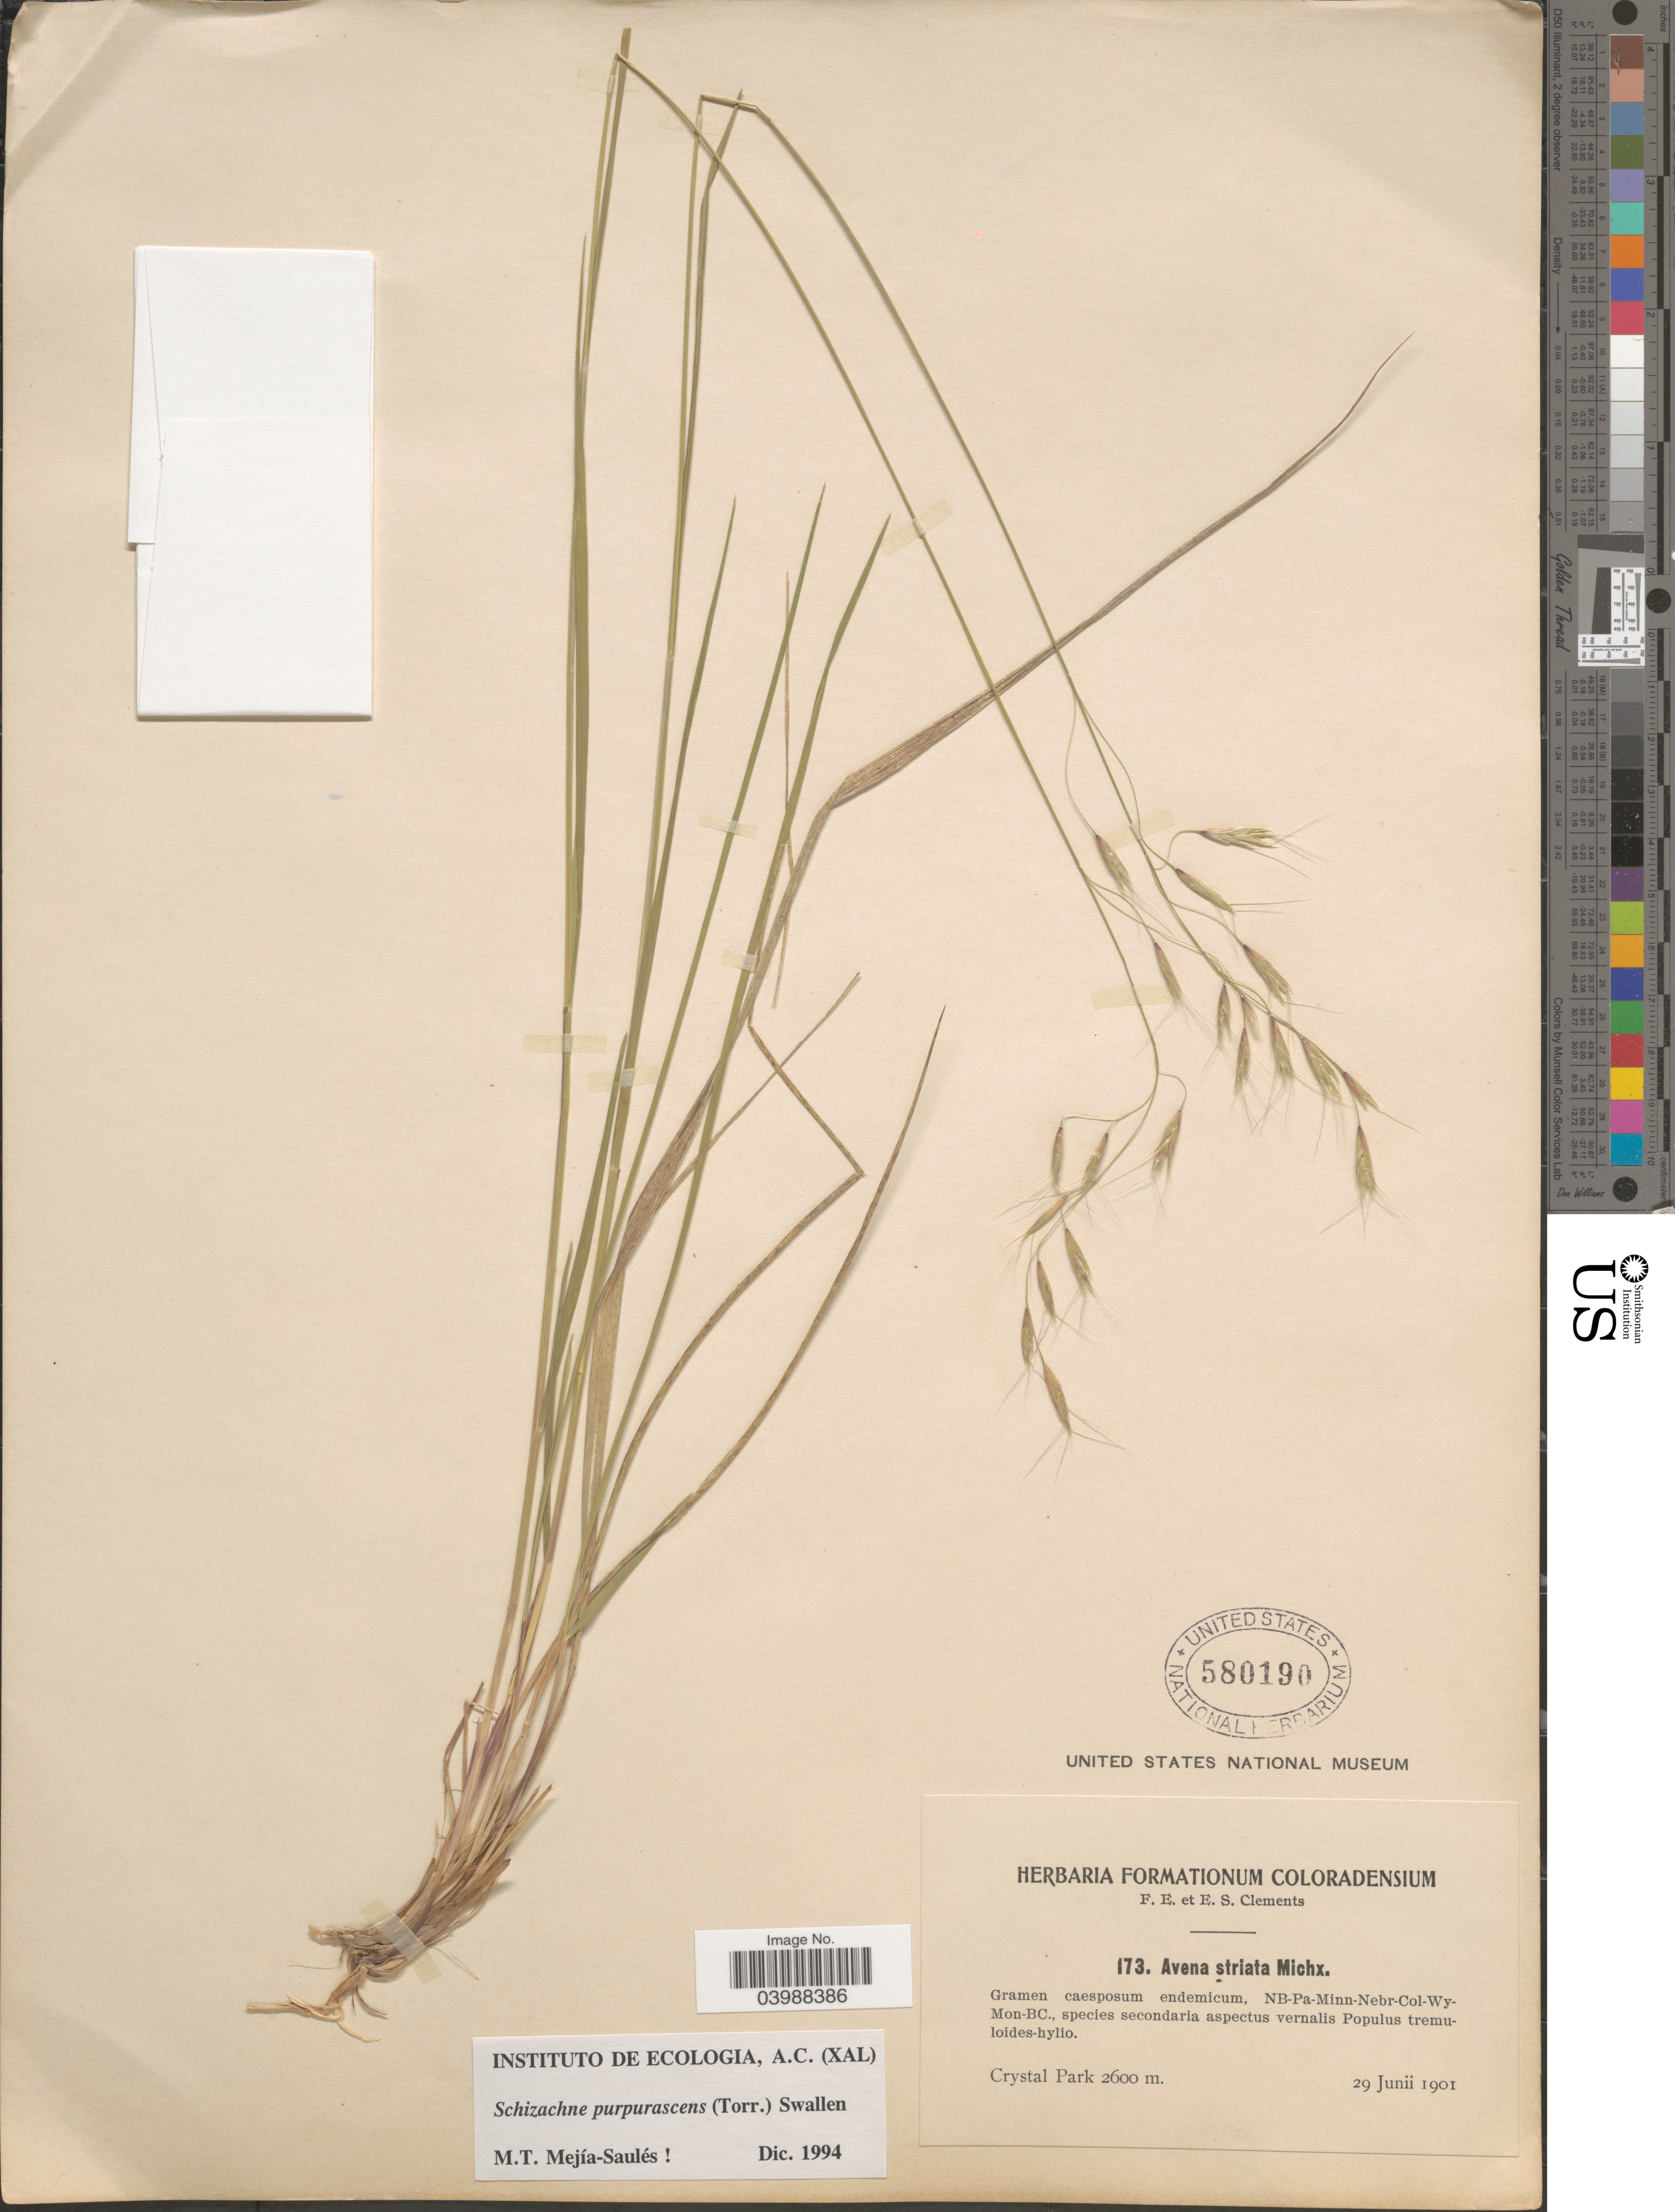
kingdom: Plantae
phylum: Tracheophyta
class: Liliopsida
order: Poales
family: Poaceae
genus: Schizachne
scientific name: Schizachne purpurascens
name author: (Torr.) Swallen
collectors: F. E. Clements & E. S. Clements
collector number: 173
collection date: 1901-06-29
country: United States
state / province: Colorado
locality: Crystal Park.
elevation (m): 2600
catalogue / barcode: US 580190